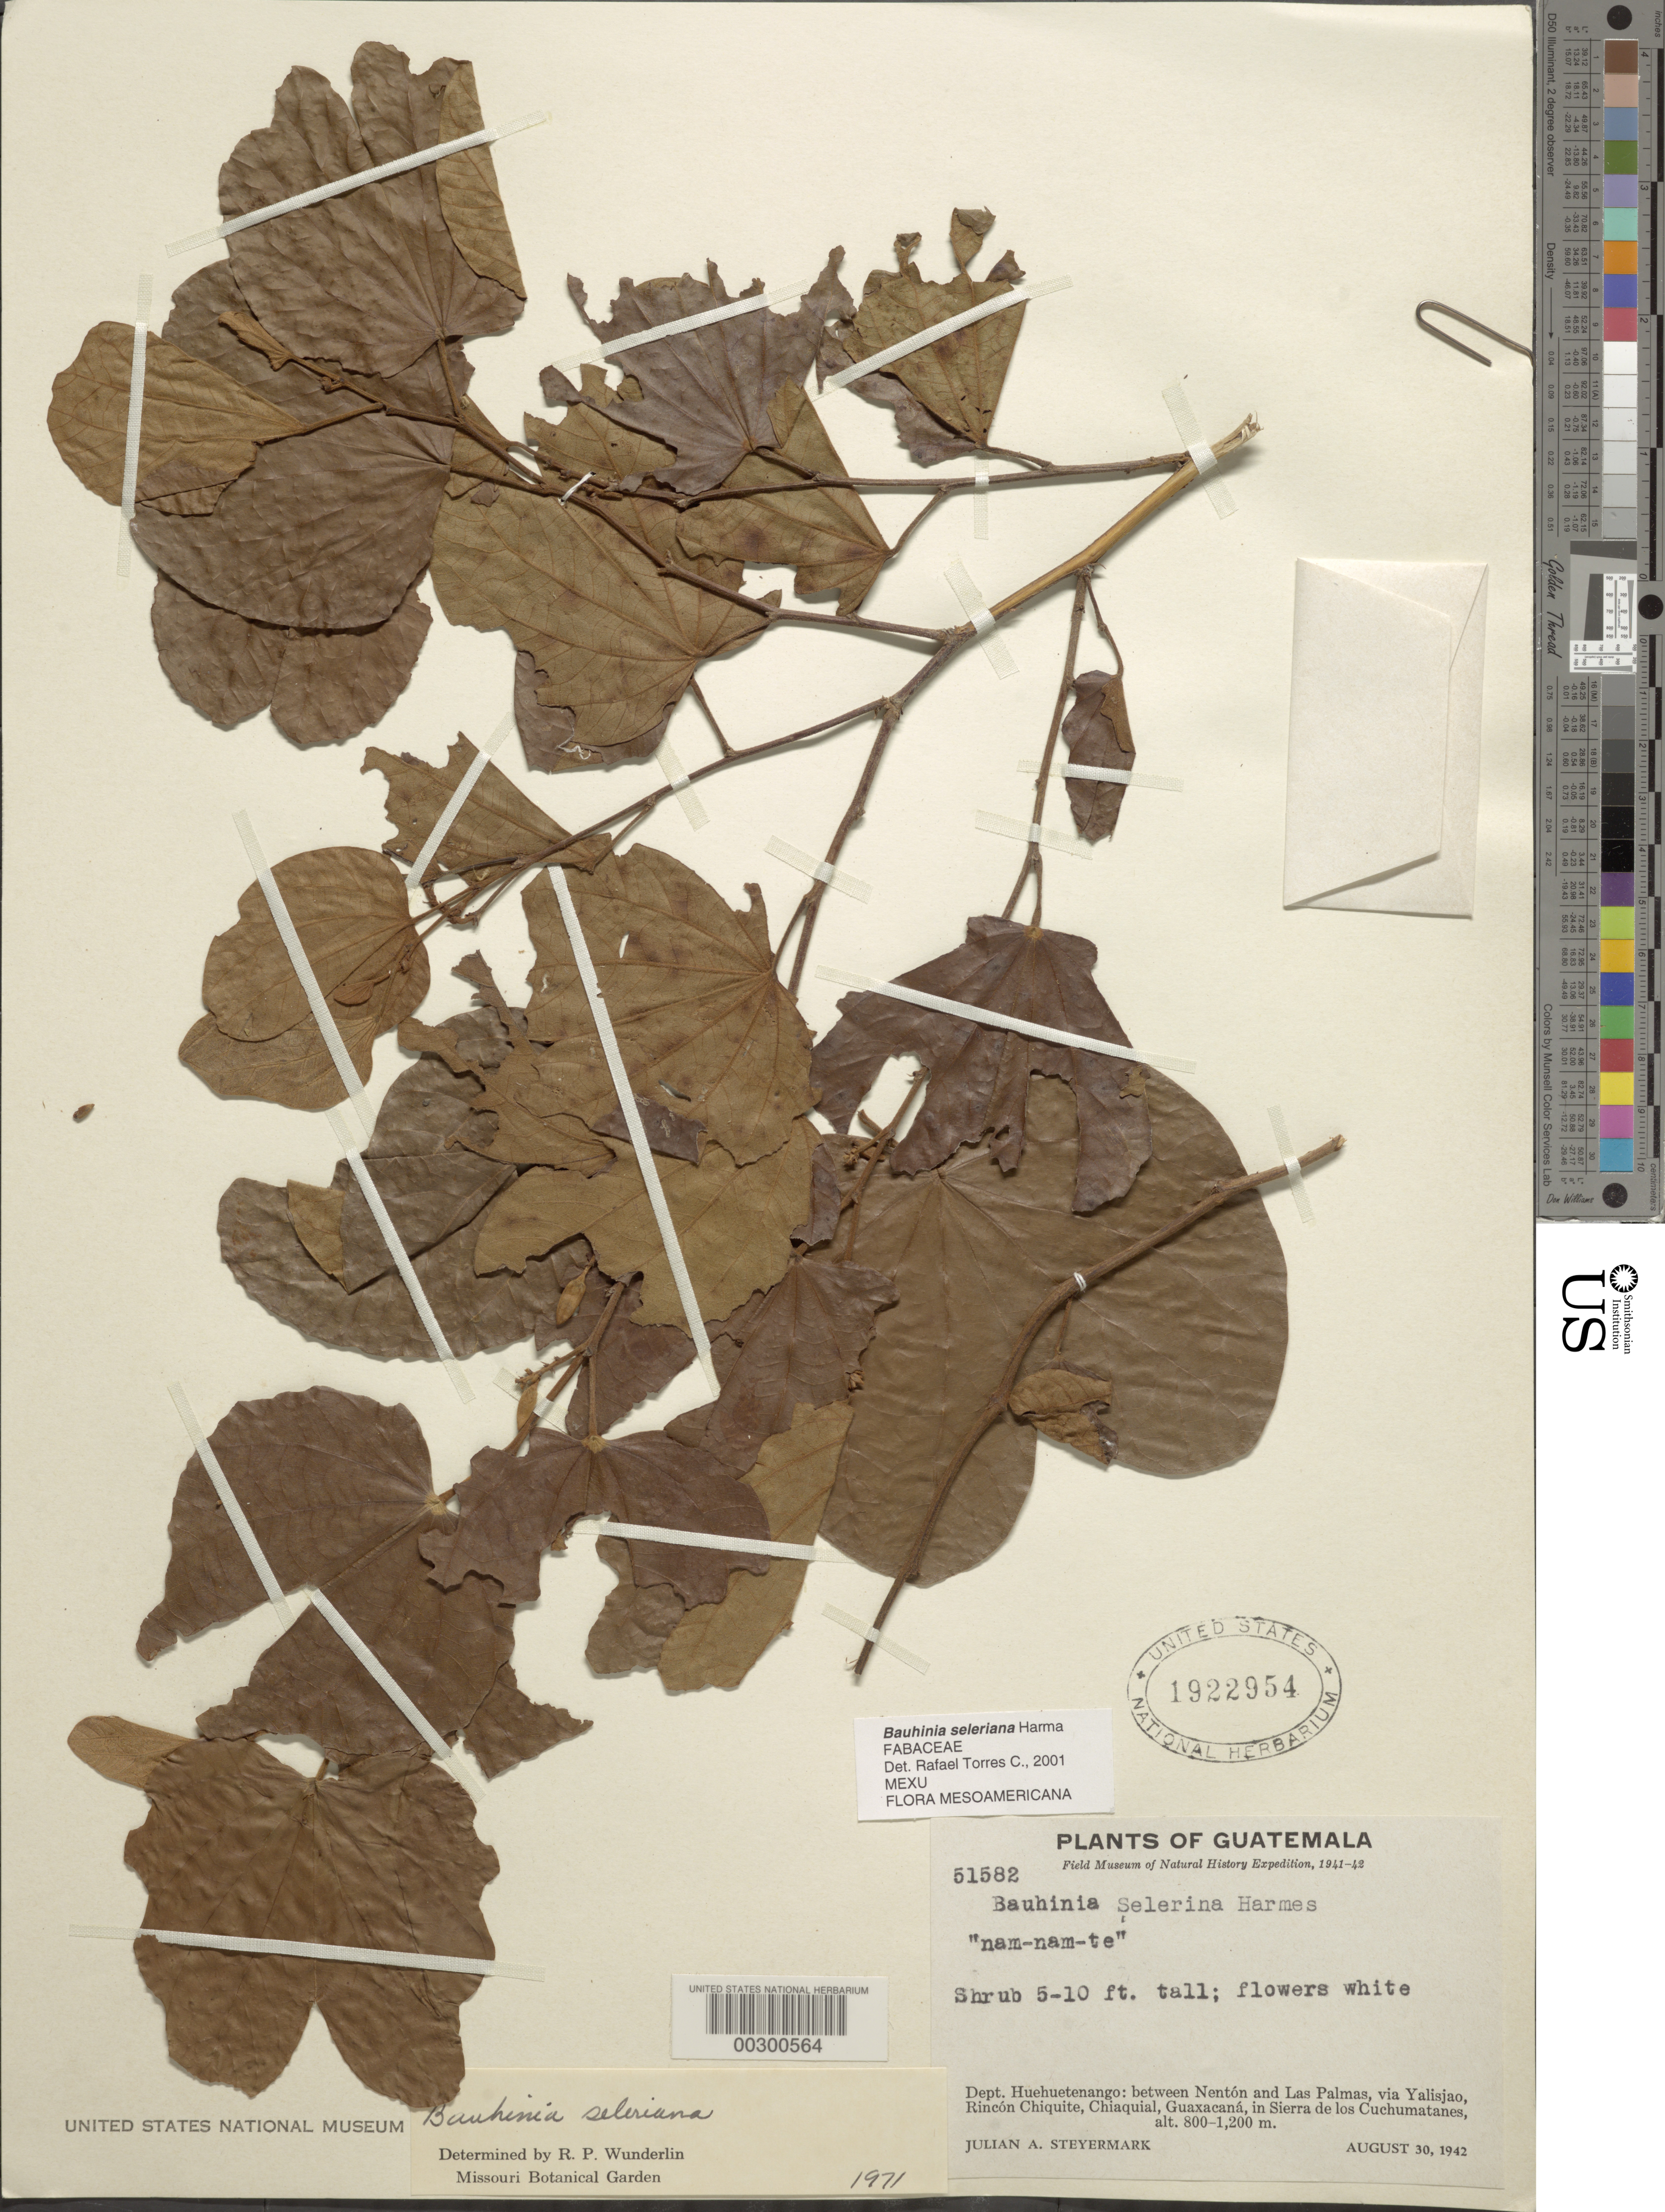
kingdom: Plantae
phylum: Tracheophyta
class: Magnoliopsida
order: Fabales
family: Fabaceae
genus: Bauhinia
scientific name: Bauhinia seleriana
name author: Harms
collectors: J. Steyermark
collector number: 51582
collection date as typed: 30 Aug 1942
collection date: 1942-08-30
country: Guatemala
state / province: Huehuetenango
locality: Between Nenton and Las Palmas, via Yalisjao, Rincon Chiquite, Chiaquial, Guaxacana in Sierra de las Cuchumatanes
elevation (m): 800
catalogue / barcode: US 1922954